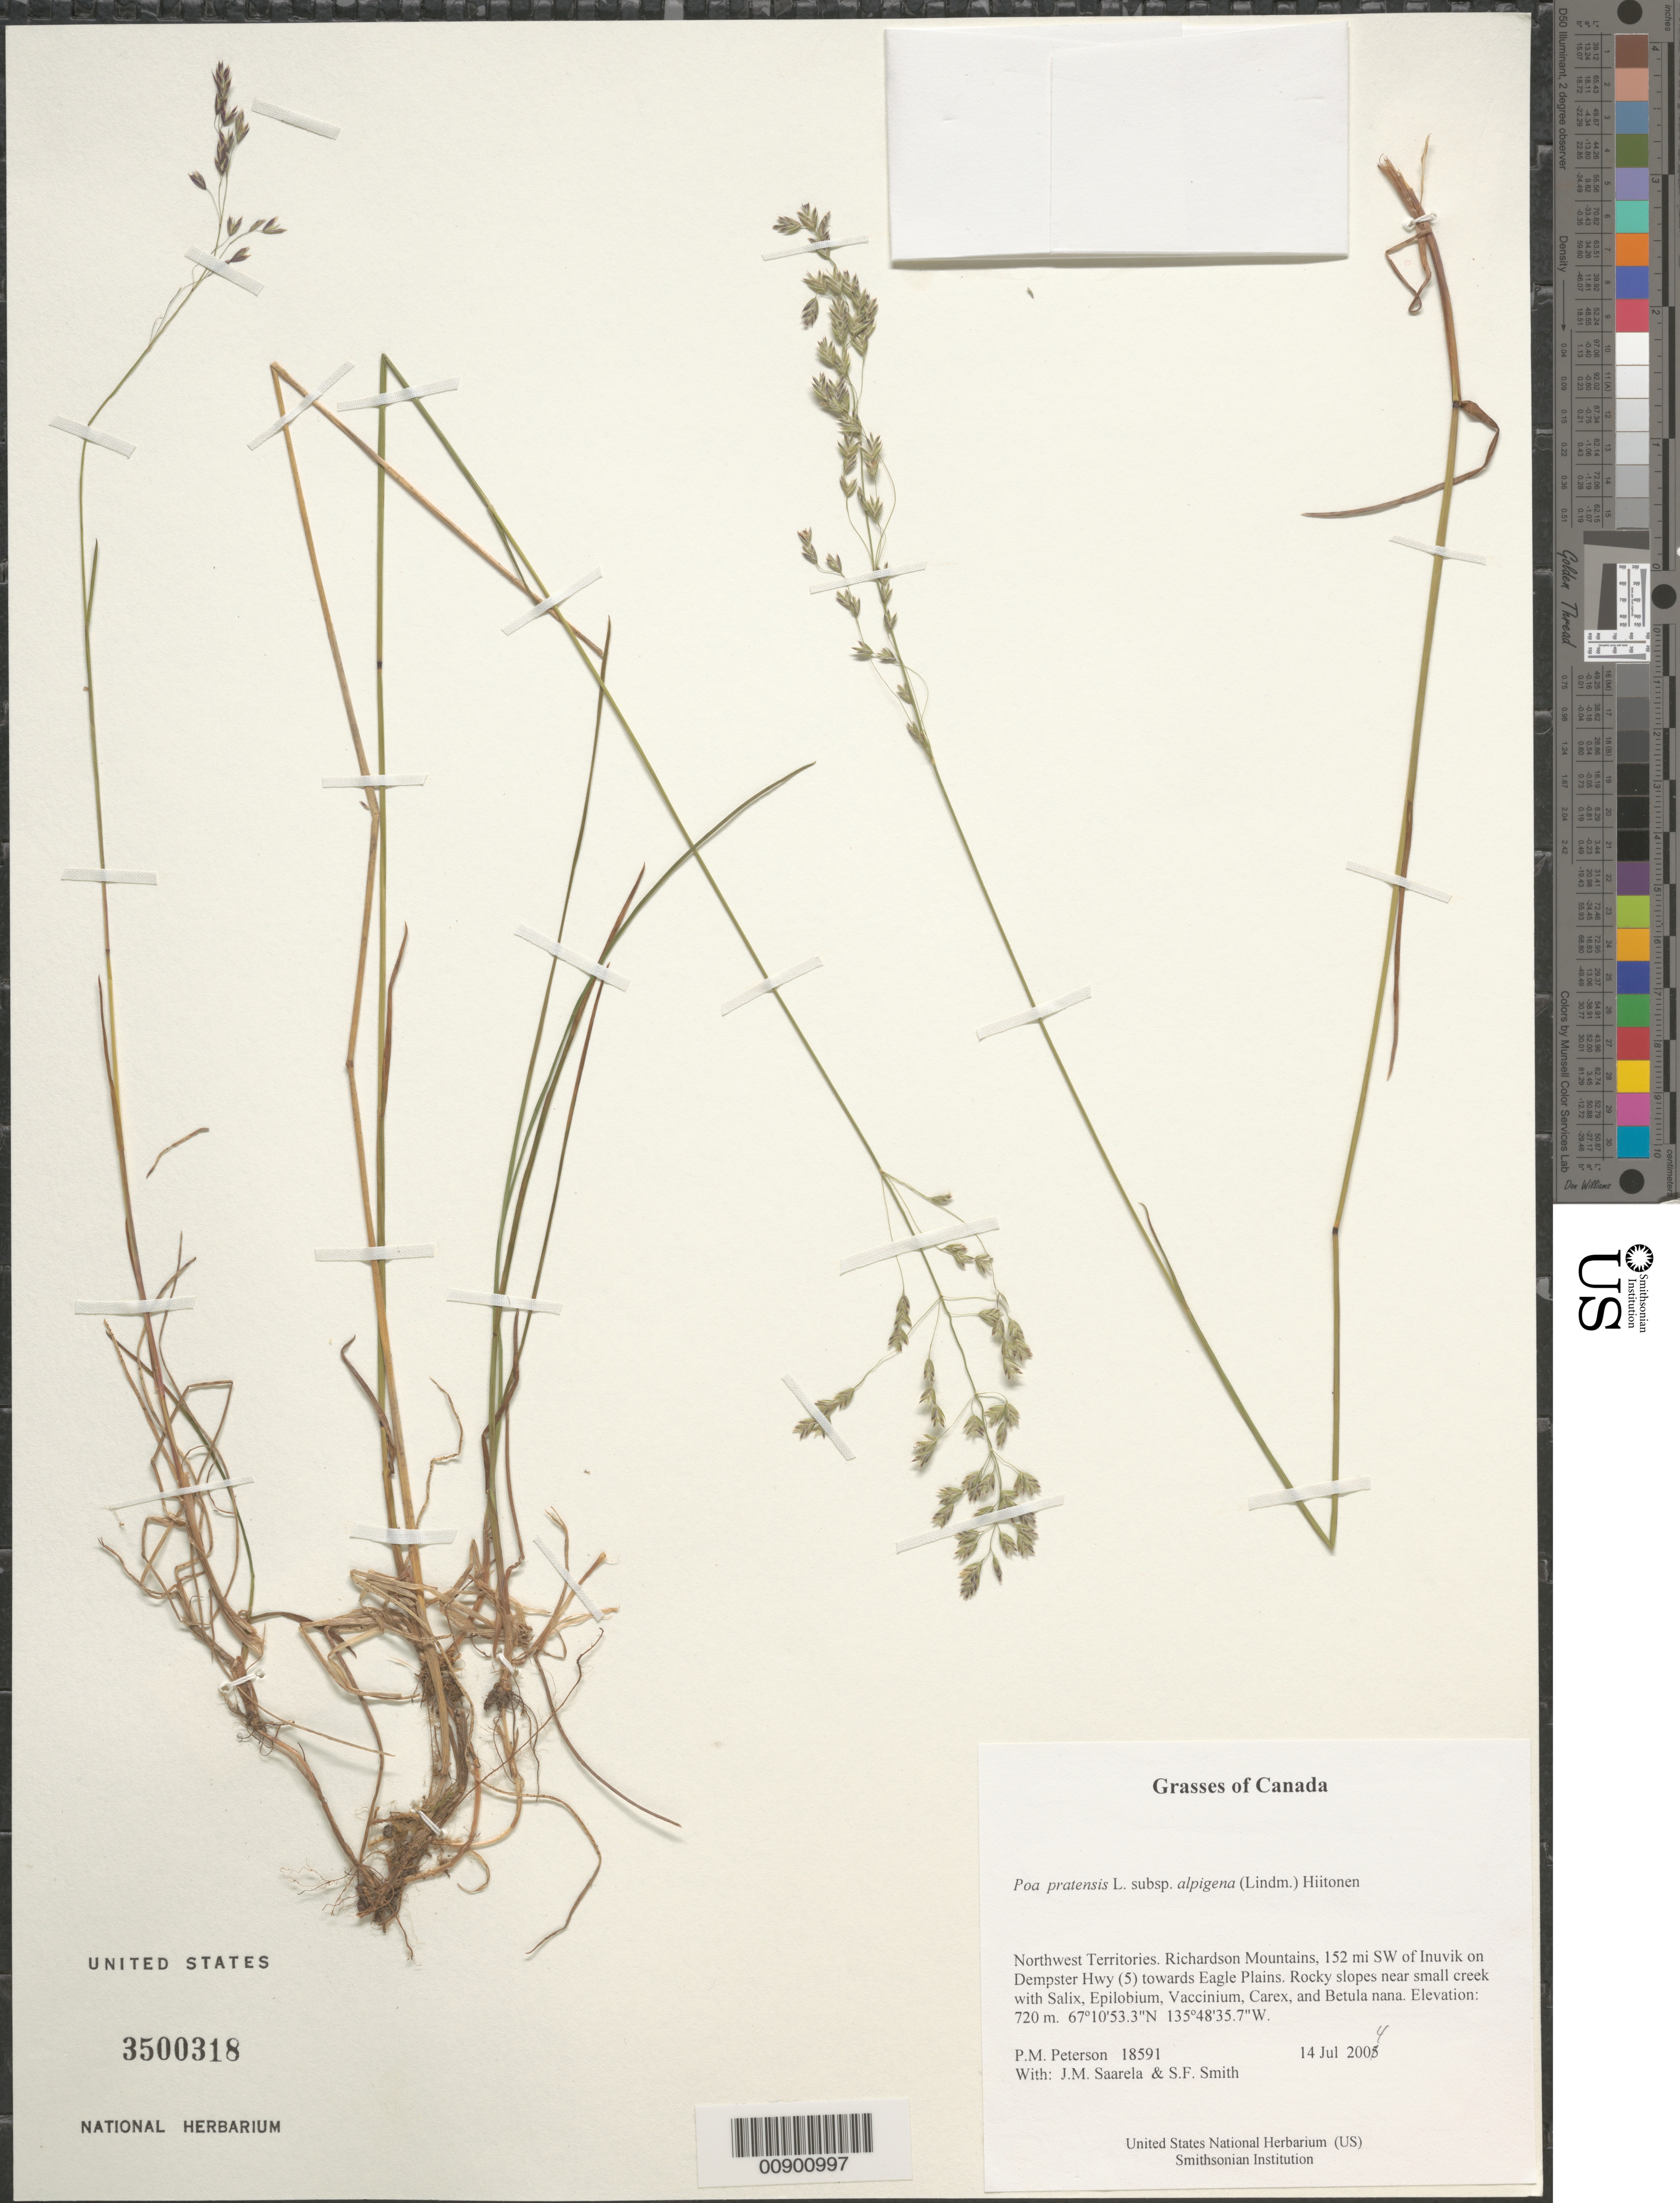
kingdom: Plantae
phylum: Tracheophyta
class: Liliopsida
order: Poales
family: Poaceae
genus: Poa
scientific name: Poa pratensis subsp. alpigena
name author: (Lindm.) Hiitonen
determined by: Soreng, Robert J., Research Associate (BOT), Smithsonian Institution - National Museum of Natural History (UNITED STATES)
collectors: P. M. Peterson, J. Saarela & S.F. Smith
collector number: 18591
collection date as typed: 14 Jul 2004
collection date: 2004-07-14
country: Canada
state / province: Northwest Territories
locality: Richardson Mountains, 152 mi SW of Inuvik on Dempster Hwy (5) towards Eagle Plains. Rocky slopes near small creek with Salix, Epilobium, Vaccinium, Carex, and Betula nana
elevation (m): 720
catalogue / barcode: US 3500318